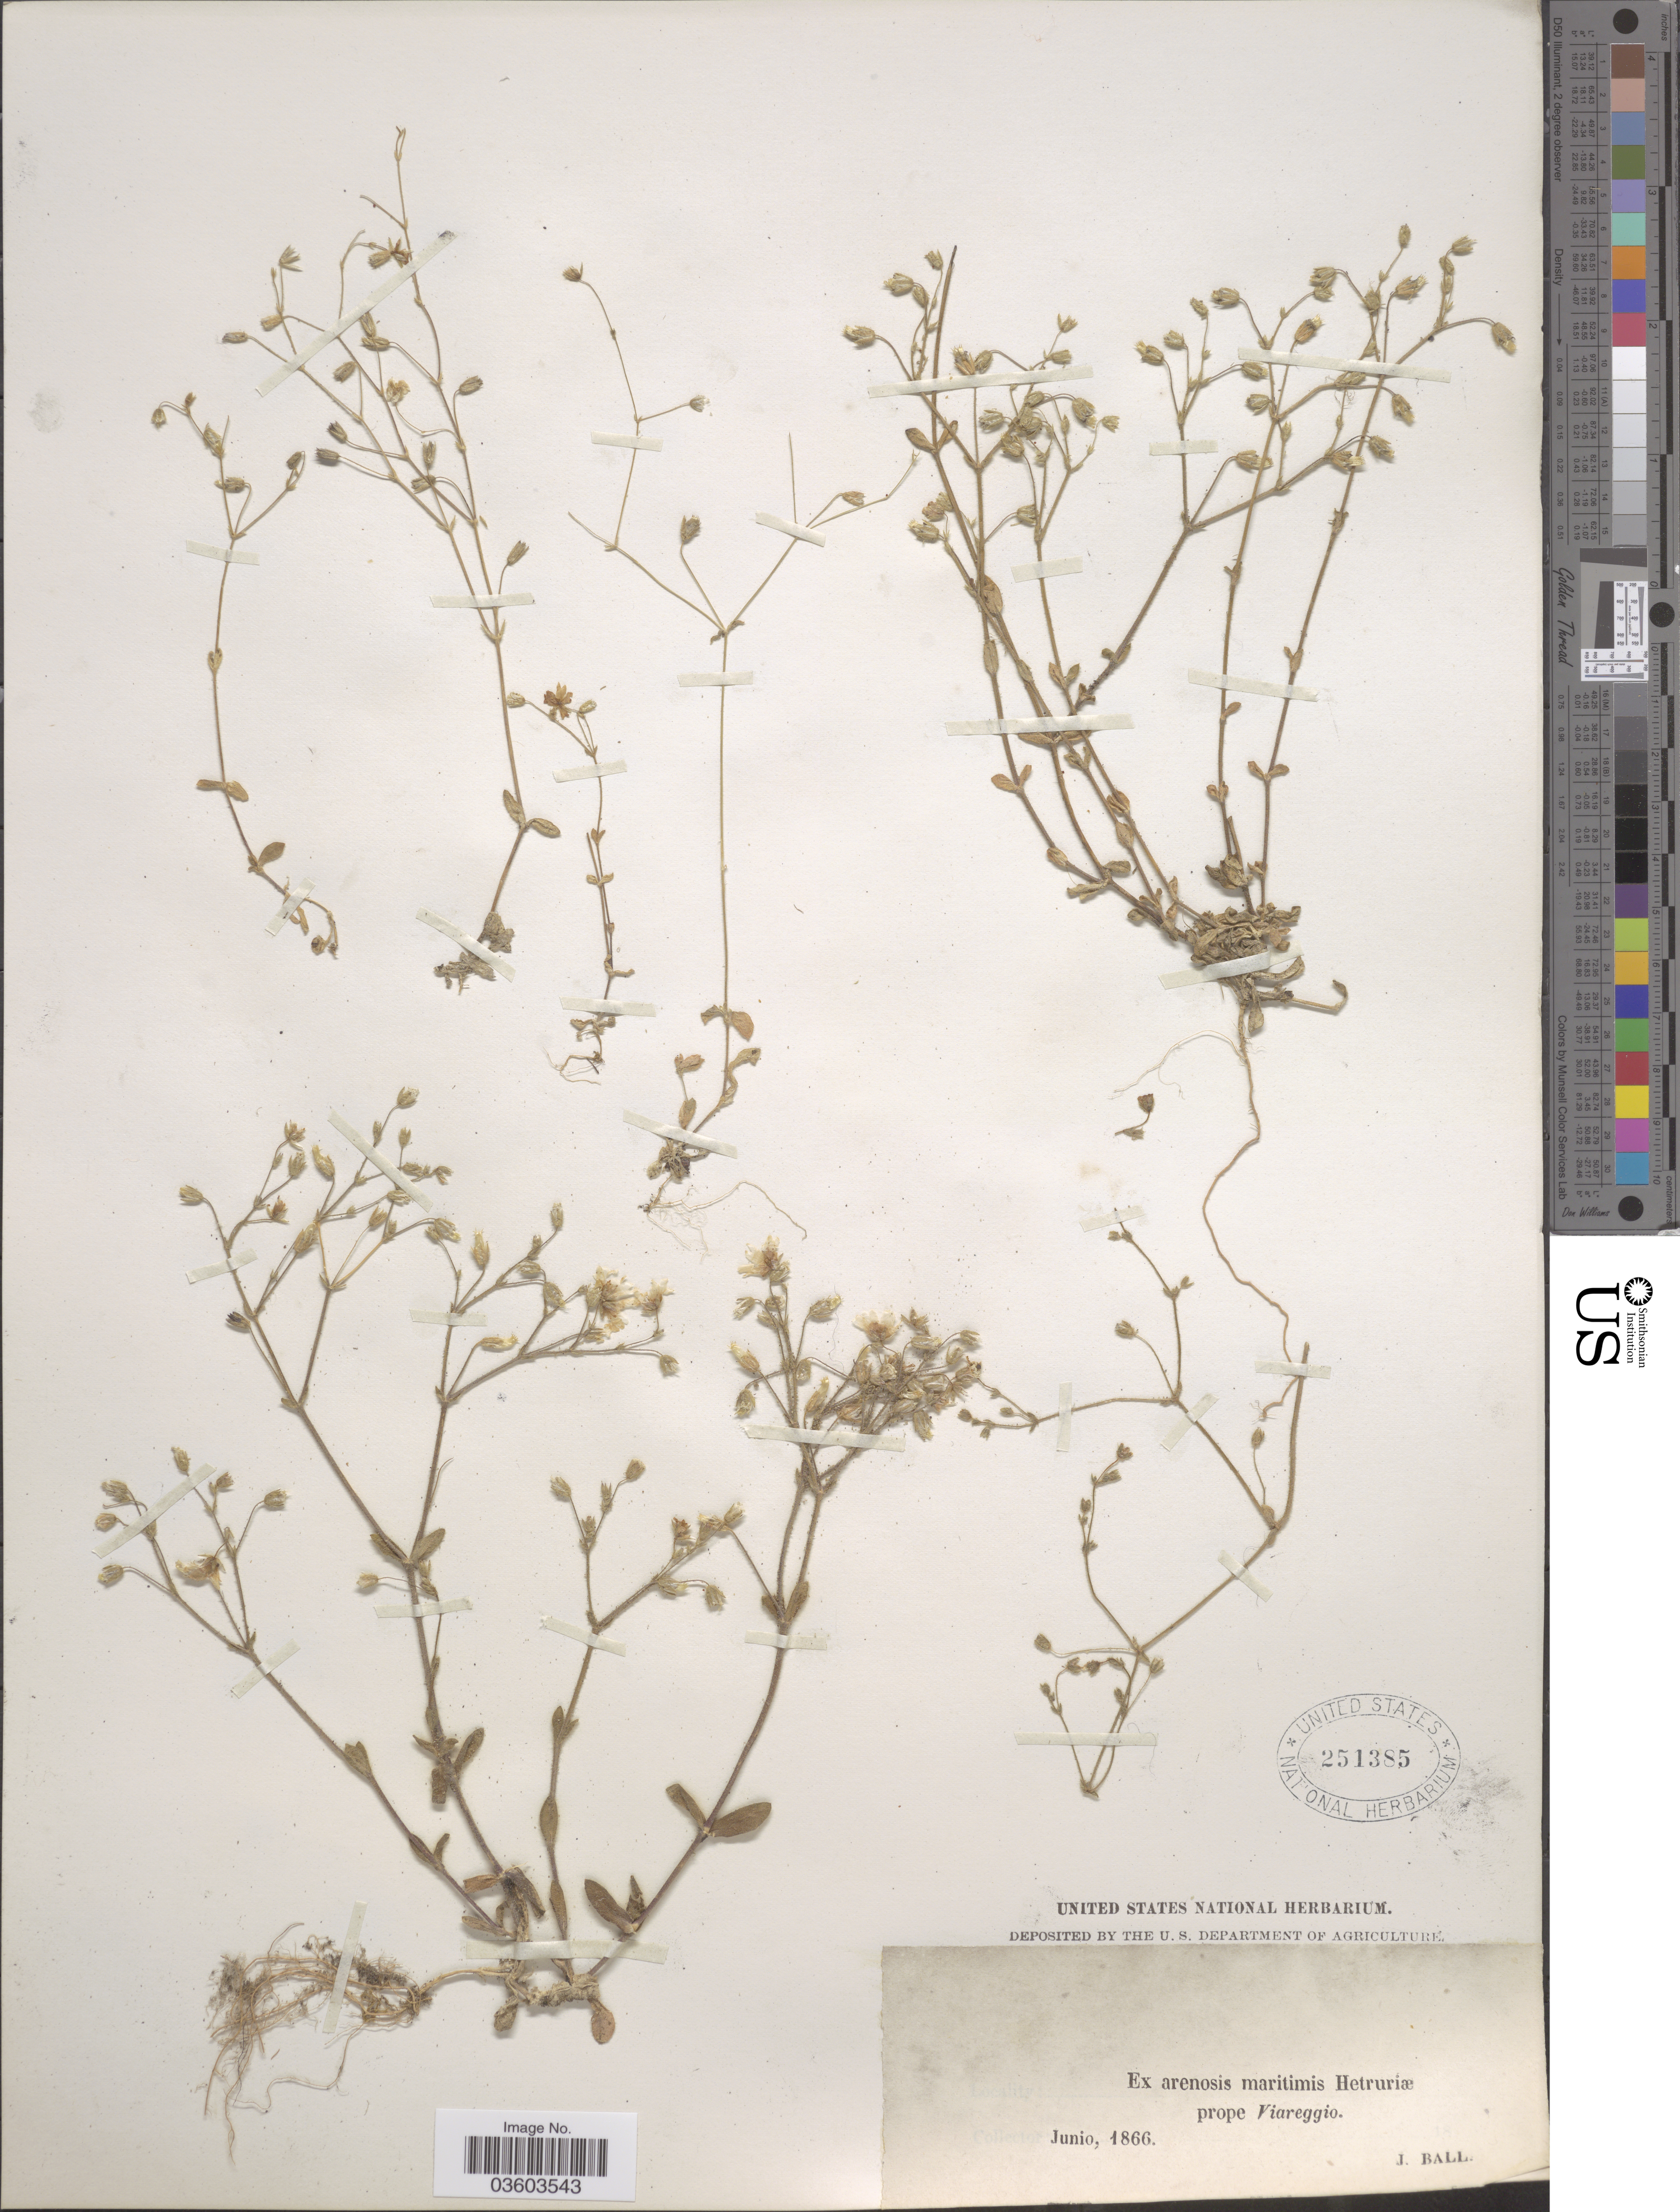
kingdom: Plantae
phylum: Tracheophyta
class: Magnoliopsida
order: Caryophyllales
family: Caryophyllaceae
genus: Cerastium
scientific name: Cerastium sp.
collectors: J. Ball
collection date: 1866-06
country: Italy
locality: Ex arenosis maritimis Hetruriæ prope Viareggio.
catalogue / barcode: US 251385